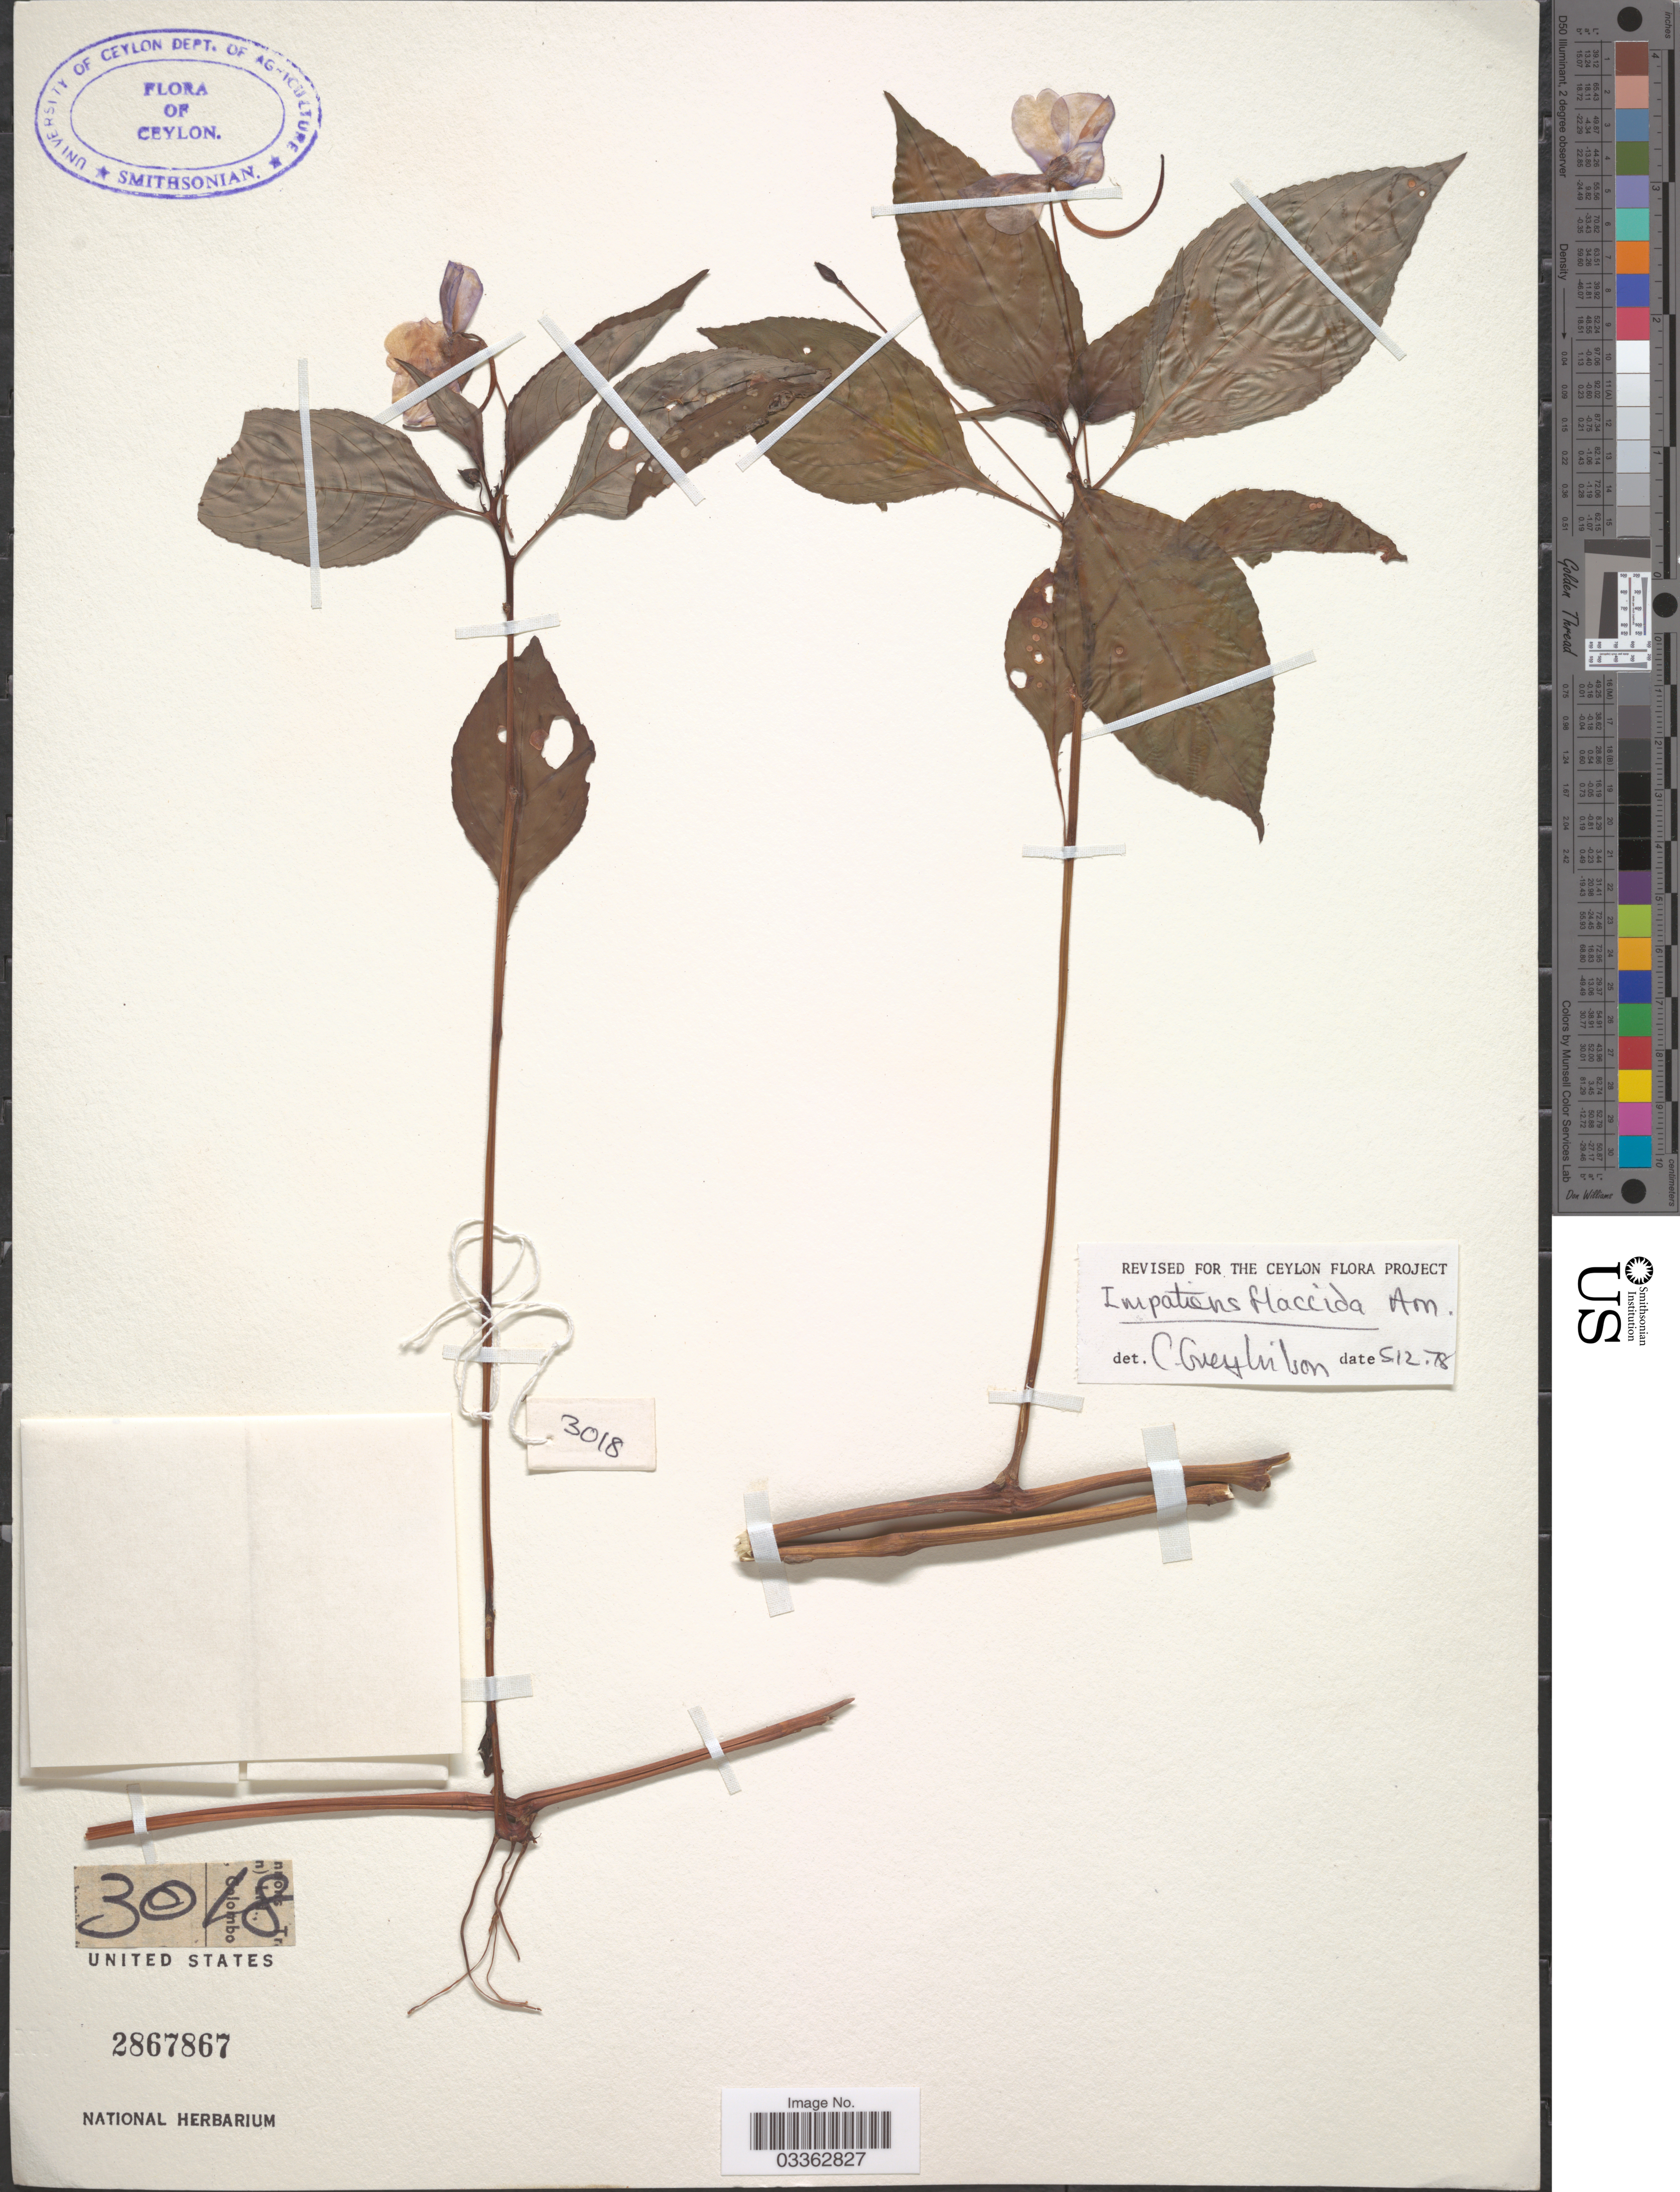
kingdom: Plantae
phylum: Tracheophyta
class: Magnoliopsida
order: Ericales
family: Balsaminaceae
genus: Impatiens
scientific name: Impatiens flaccida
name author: Arn.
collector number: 3018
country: Sri Lanka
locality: Ceylon.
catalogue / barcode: US 2867867